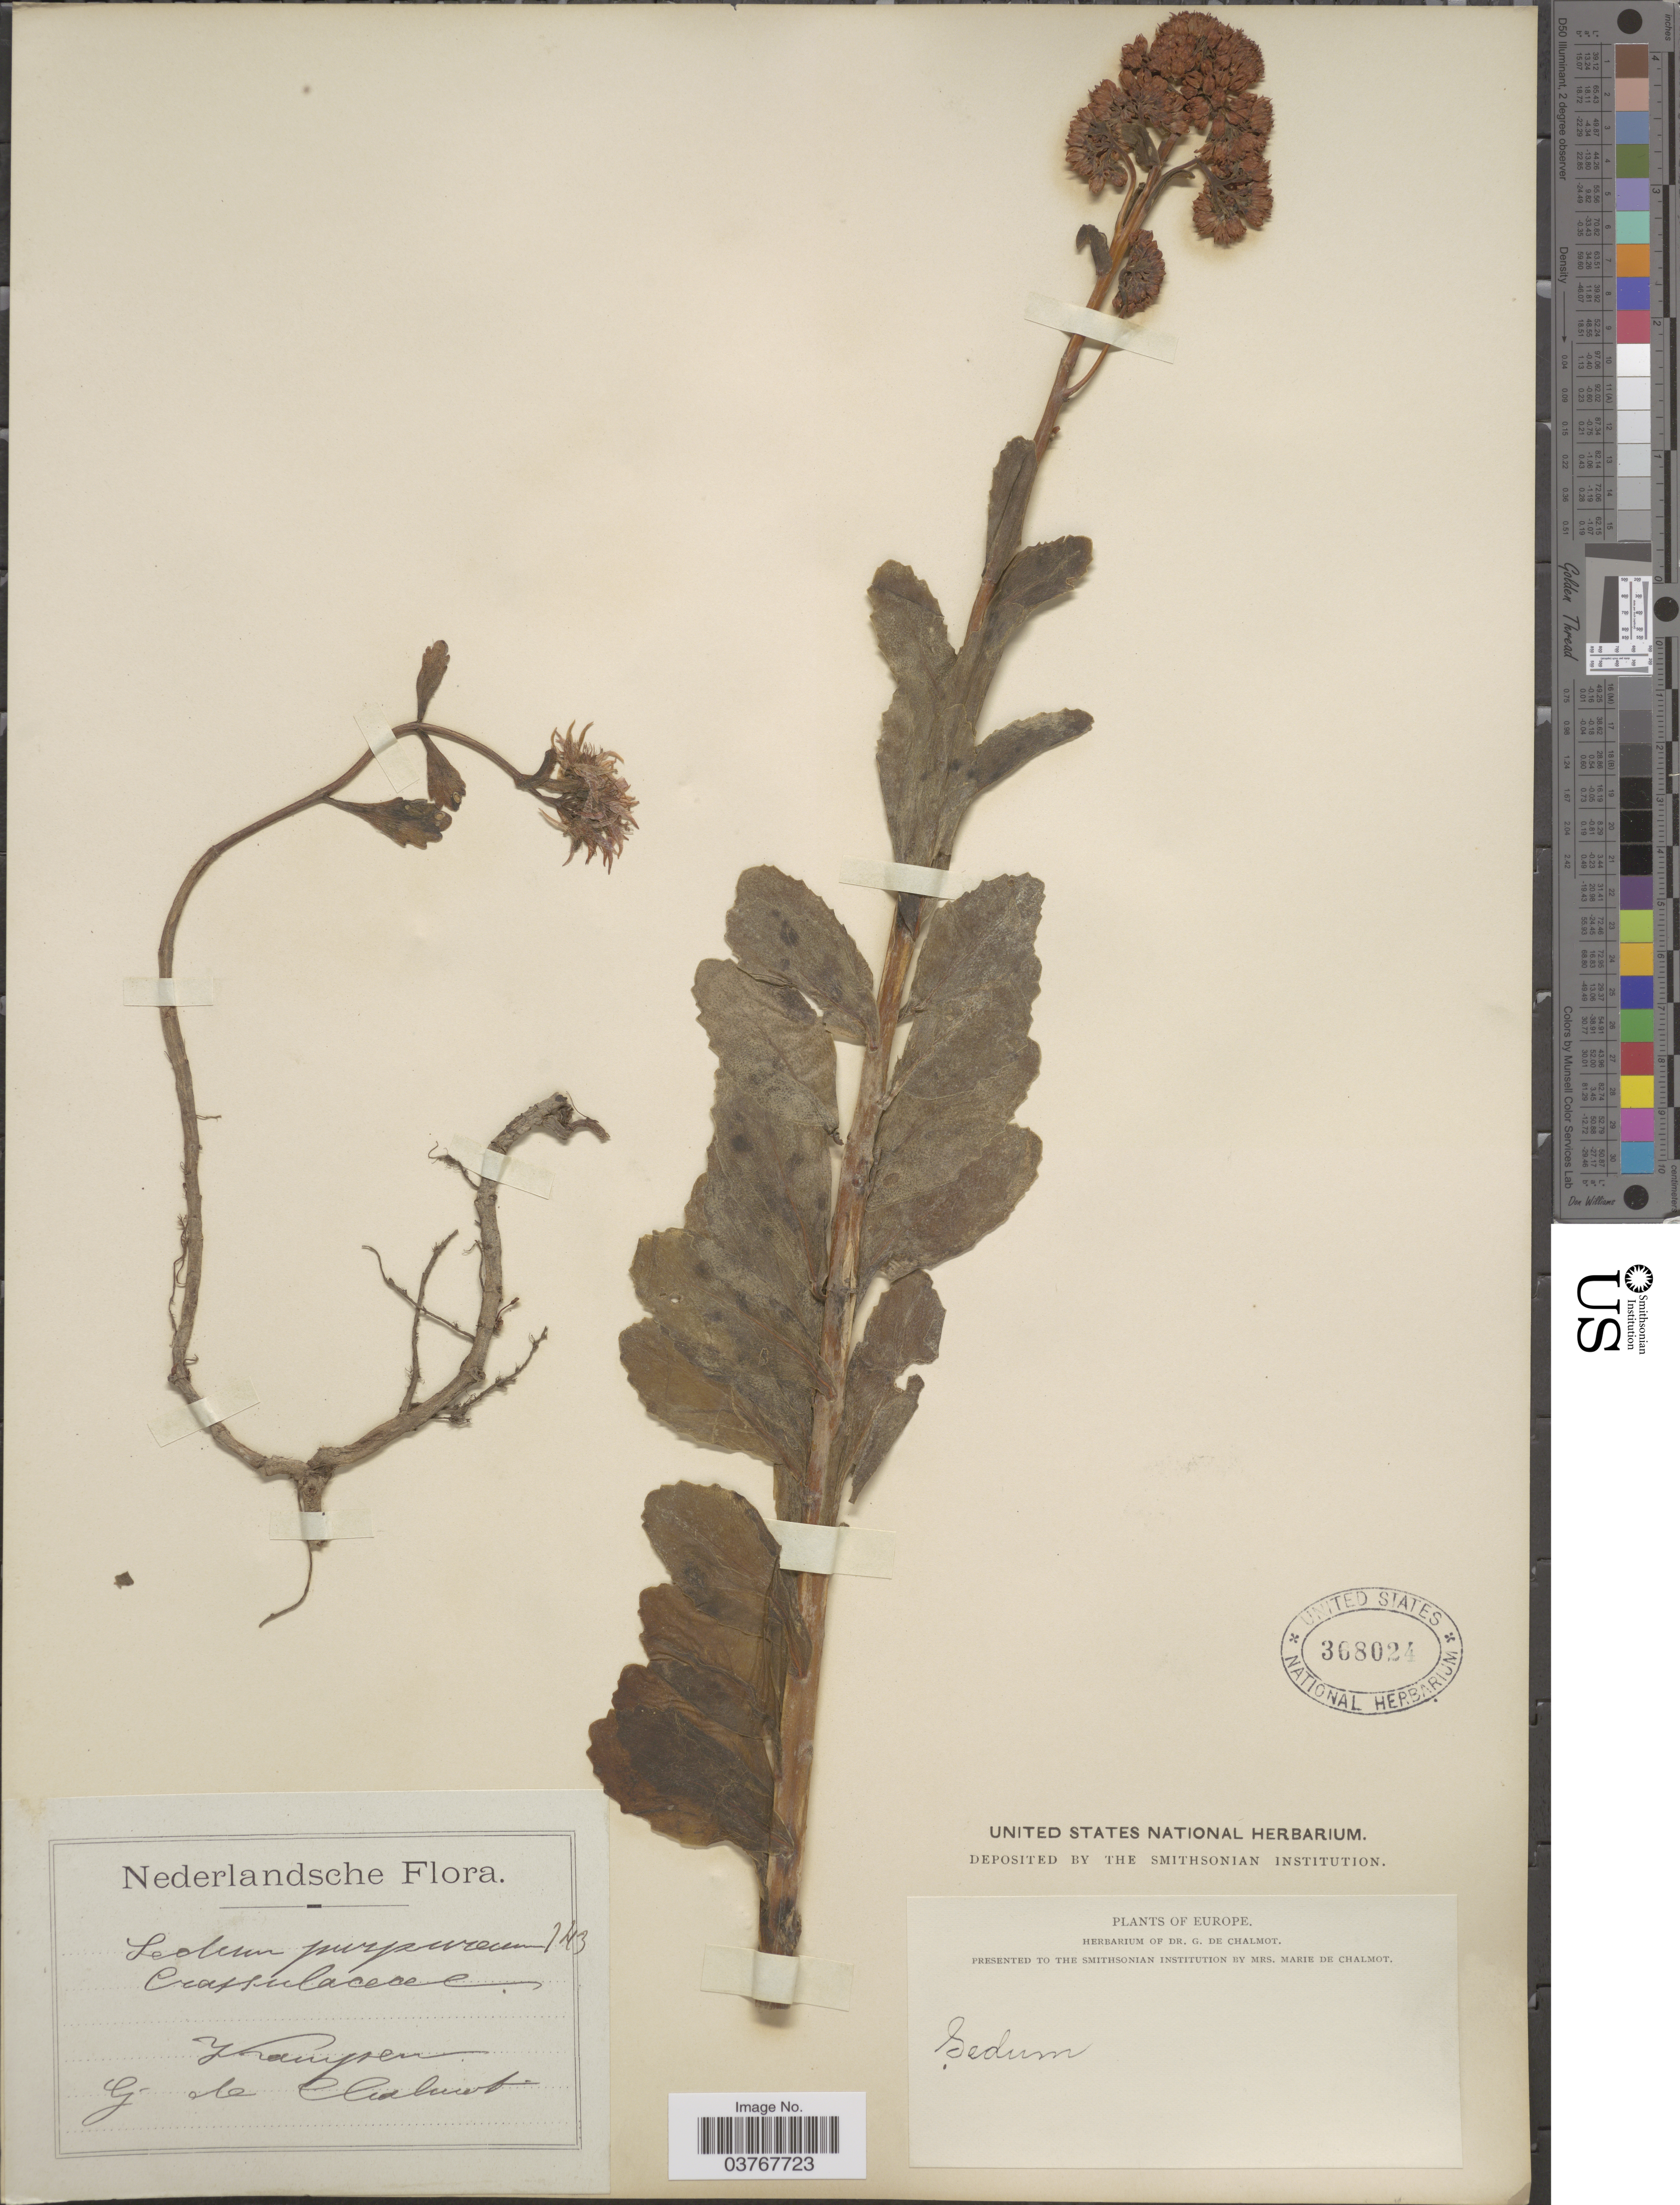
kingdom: Plantae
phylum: Tracheophyta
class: Magnoliopsida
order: Saxifragales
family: Crassulaceae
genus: Sedum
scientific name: Sedum purpureum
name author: (L.) Schult.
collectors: G. de Chalmot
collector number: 143?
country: Netherlands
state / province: Overijssel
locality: Nederlandsche. Kampen.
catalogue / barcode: US 368024